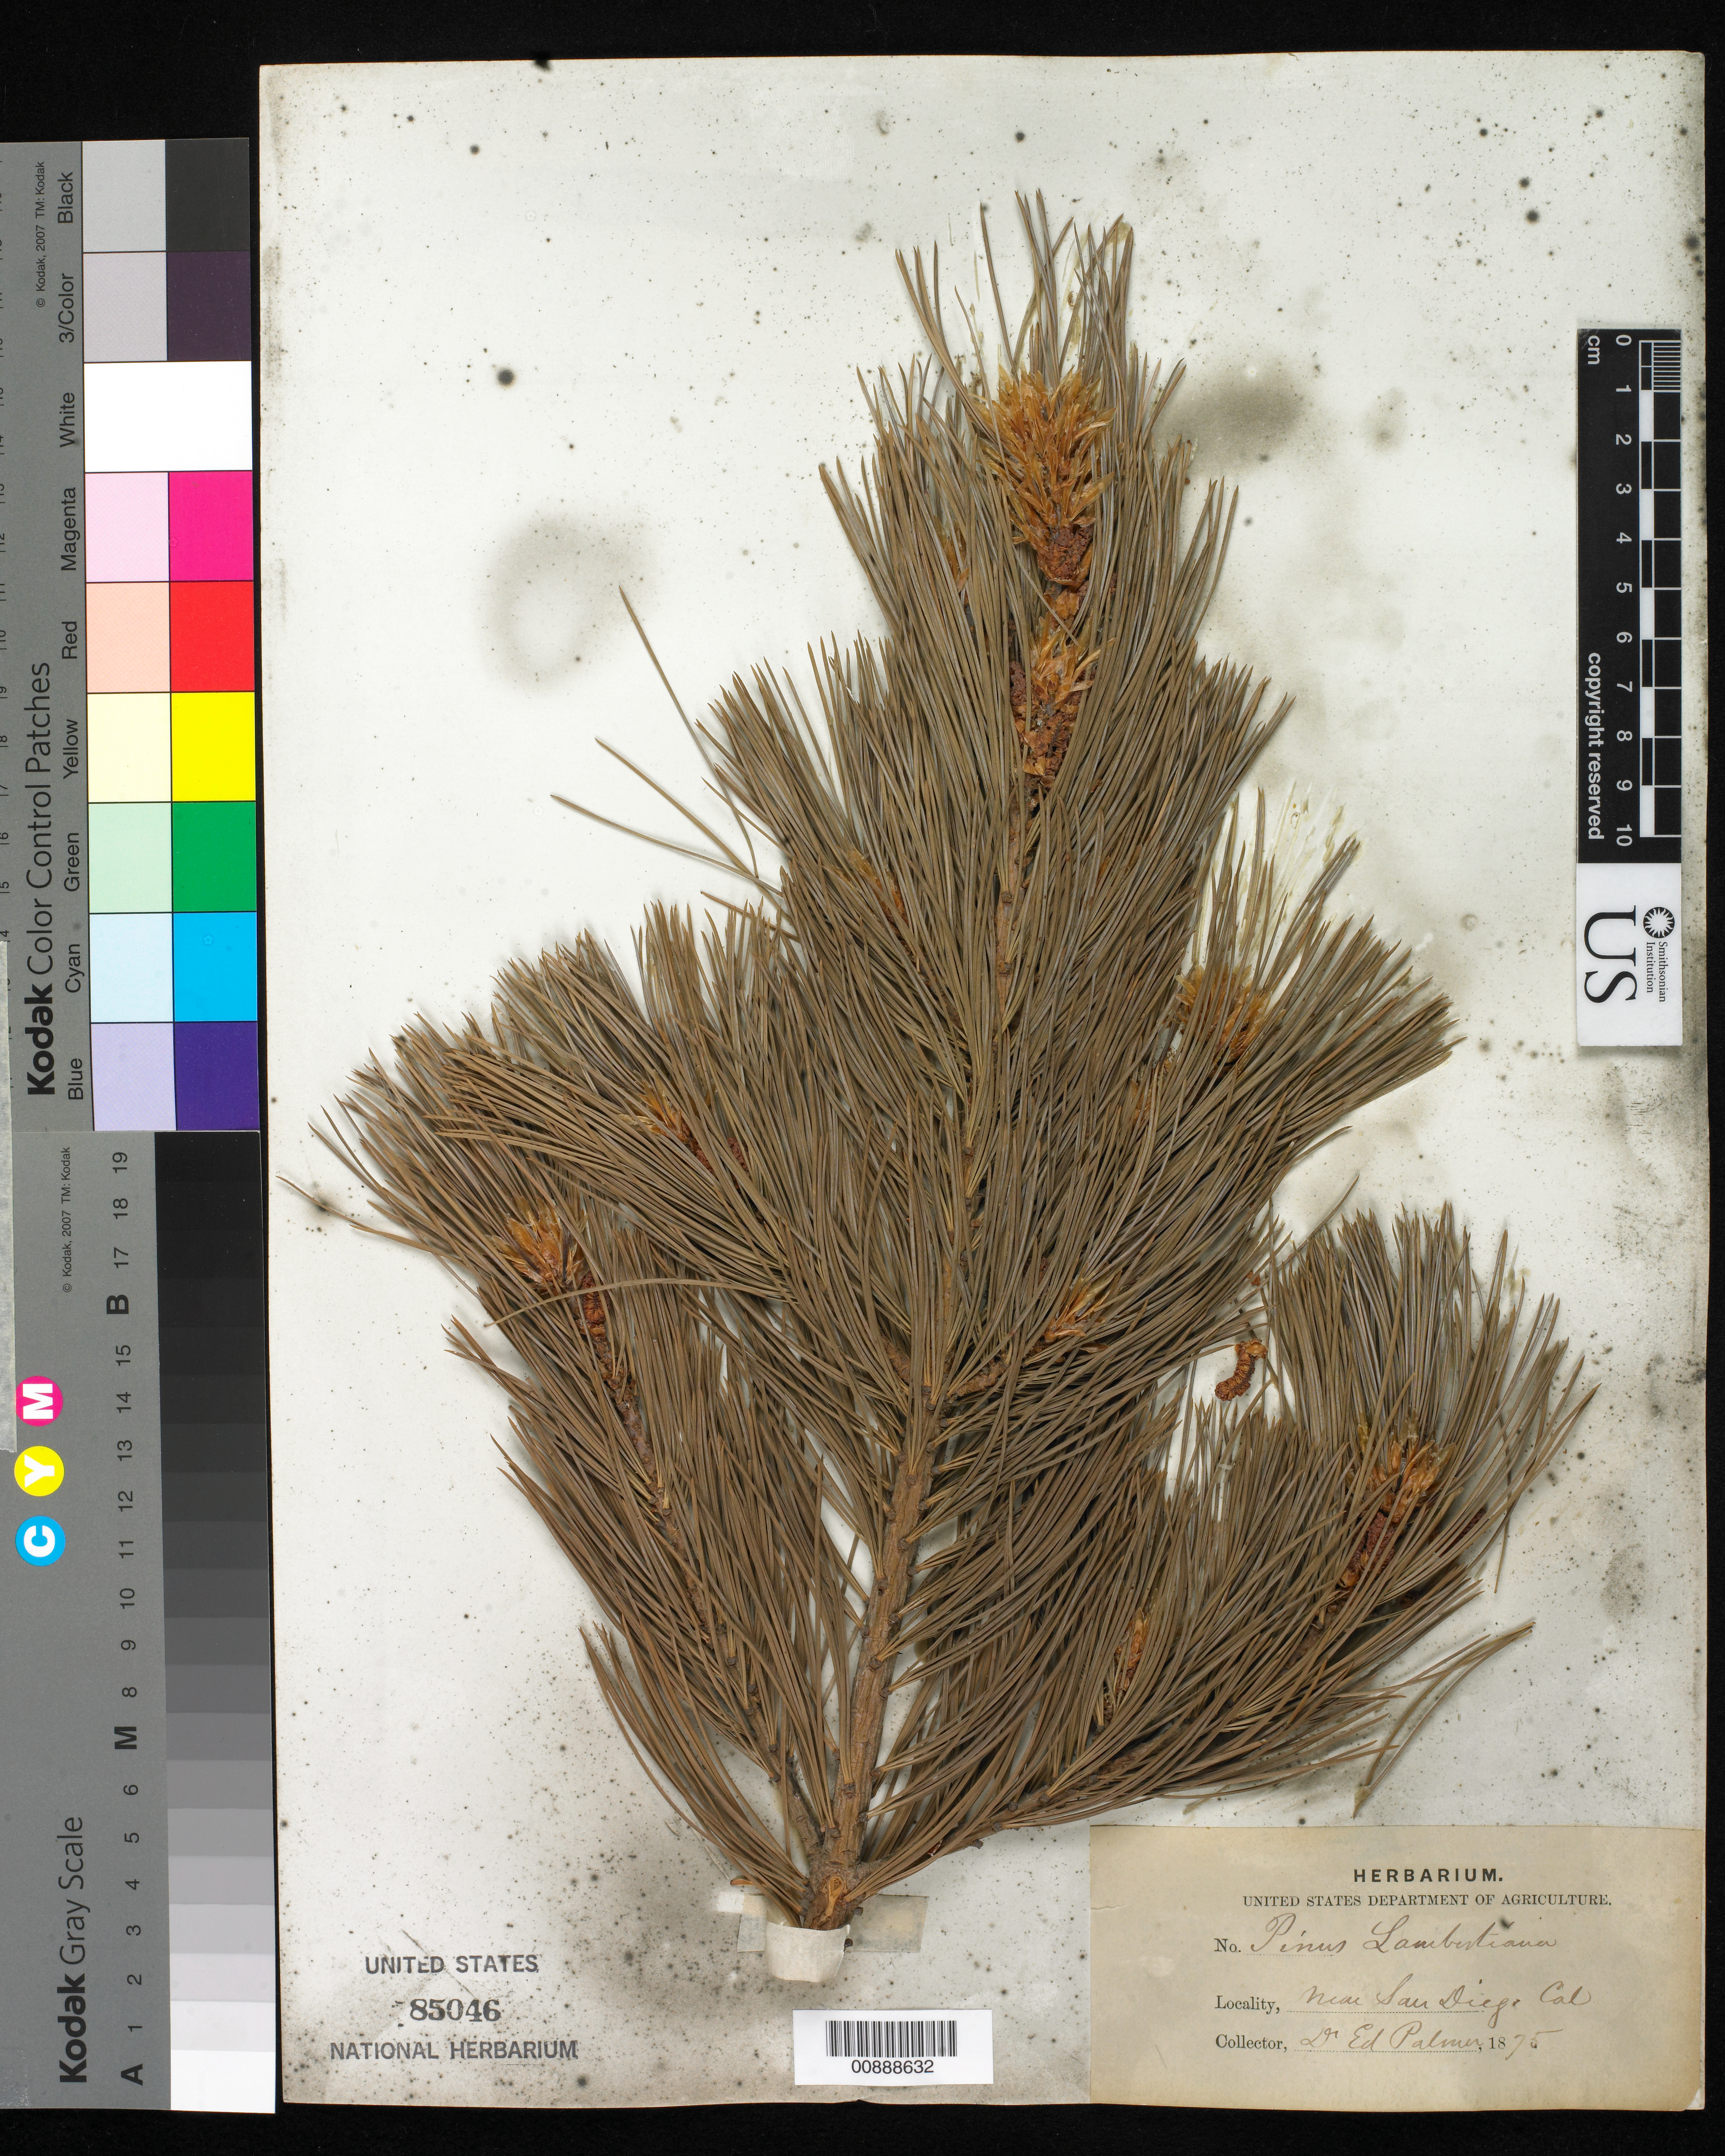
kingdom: Plantae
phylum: Tracheophyta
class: Pinopsida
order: Pinales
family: Pinaceae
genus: Pinus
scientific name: Pinus lambertiana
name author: Douglas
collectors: E. Palmer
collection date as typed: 1875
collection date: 1875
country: United States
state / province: California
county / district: San Diego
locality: Near San Diego, California.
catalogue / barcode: US 85046